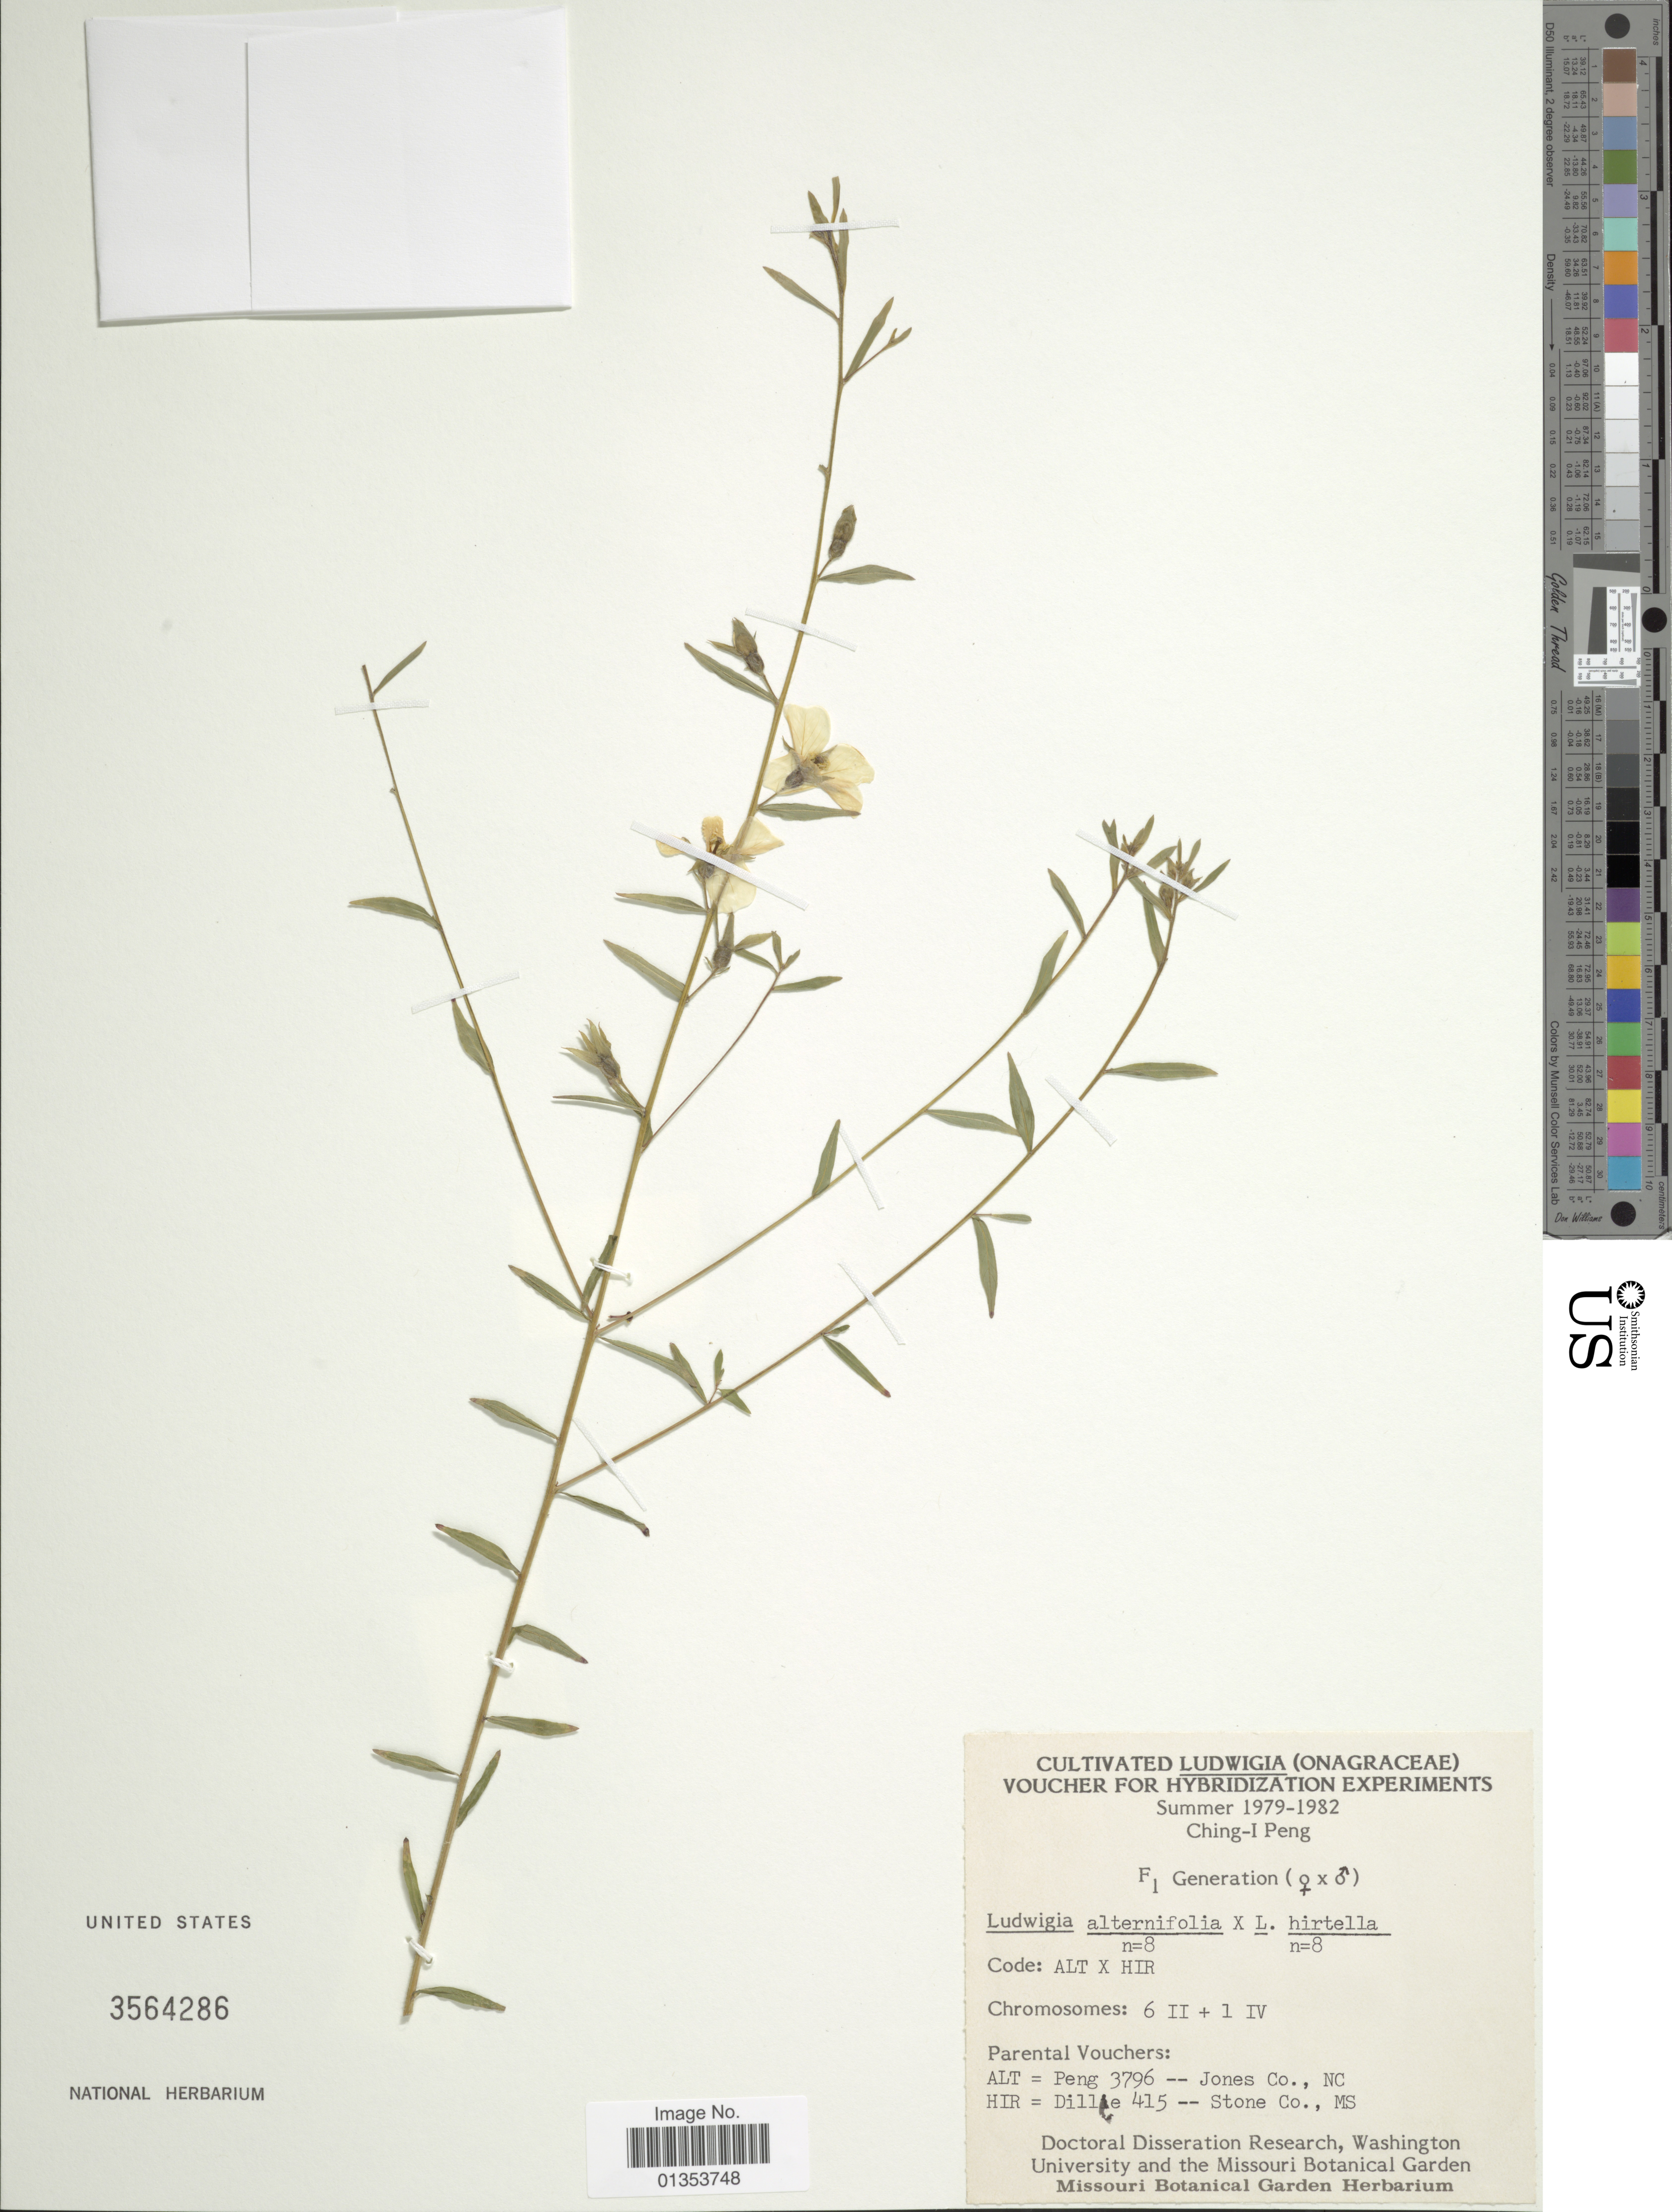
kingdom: Plantae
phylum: Tracheophyta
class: Magnoliopsida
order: Myrtales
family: Onagraceae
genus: Ludwigia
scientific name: Ludwigia alternifolia x L. hirtella Raf.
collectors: C.-I Peng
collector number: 3796*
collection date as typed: Summer 1979 - 1982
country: United States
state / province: Missouri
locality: Cultivated at Missouri Botanical Garden Herbarium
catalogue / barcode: US 3564286